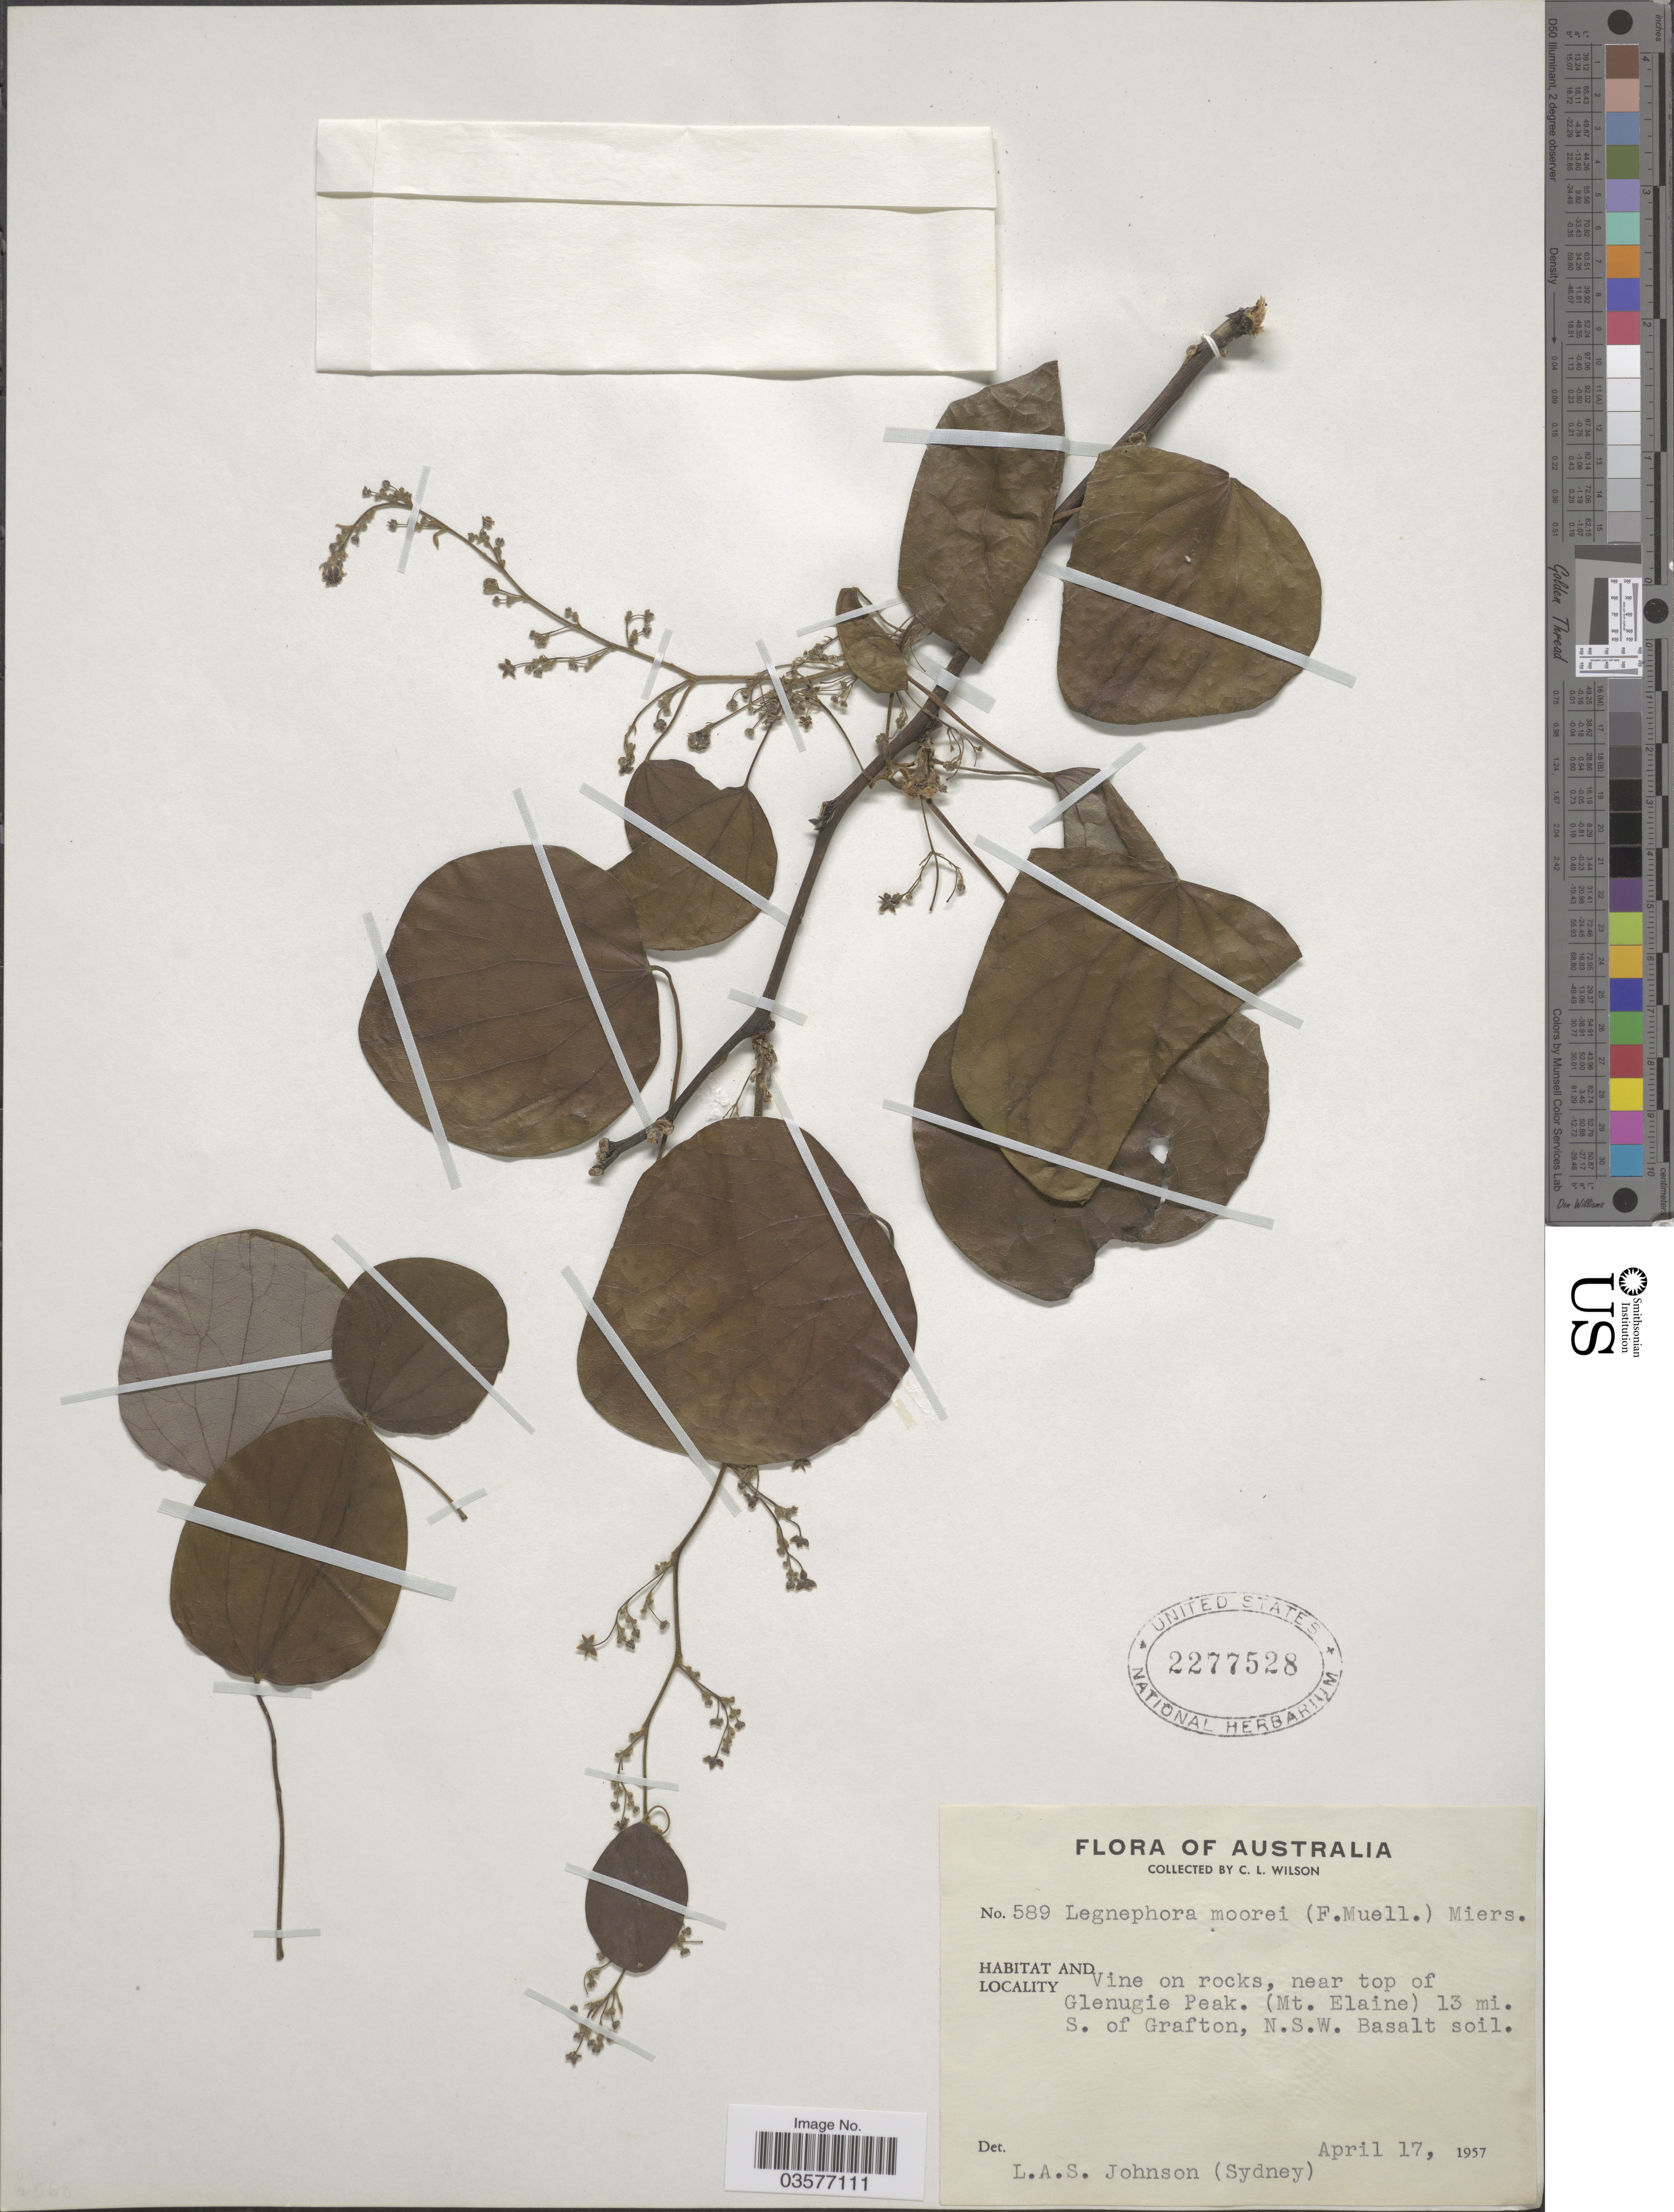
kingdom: Plantae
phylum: Tracheophyta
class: Magnoliopsida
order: Ranunculales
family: Menispermaceae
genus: Legnephora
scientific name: Legnephora moorei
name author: (F. Muell.) Miers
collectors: C. L. Wilson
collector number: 589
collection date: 1957-04-17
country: Australia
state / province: New South Wales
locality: Near top of Glenugie Peak. (Mt. Elaine) 13 mi. S. of Grafton.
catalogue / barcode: US 2277528